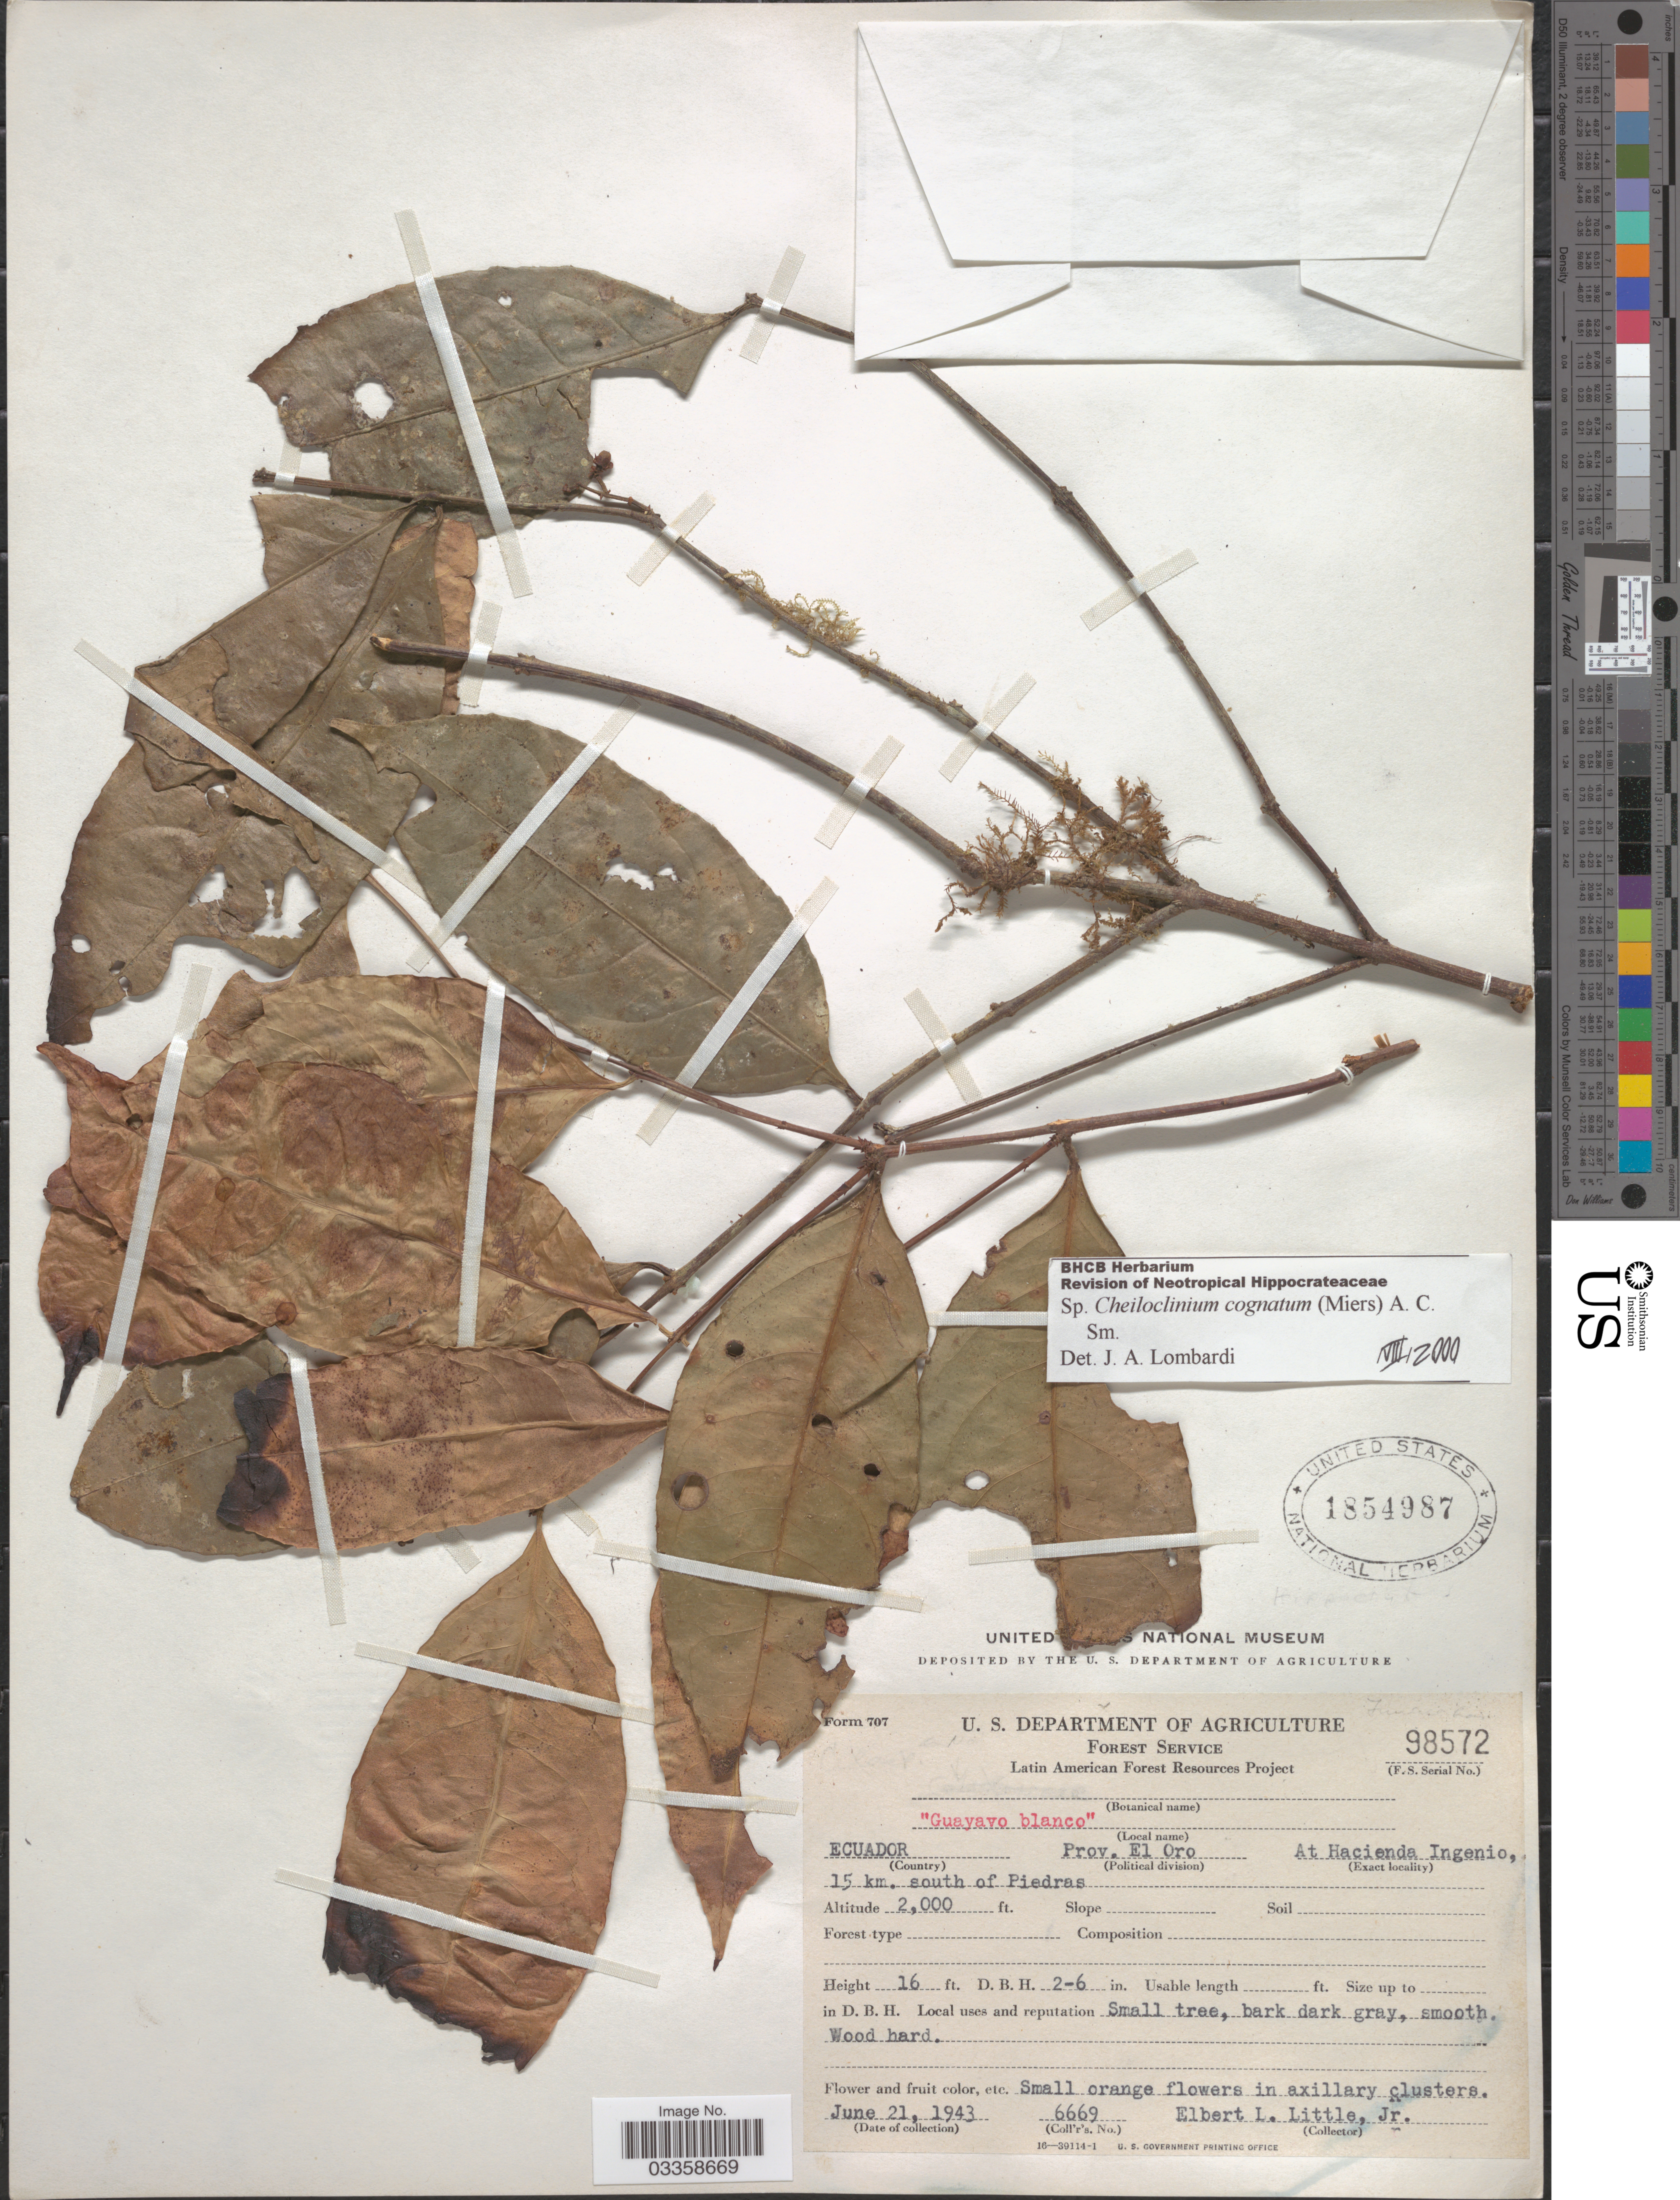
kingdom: Plantae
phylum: Tracheophyta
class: Magnoliopsida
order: Celastrales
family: Celastraceae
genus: Cheiloclinium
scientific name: Cheiloclinium cognatum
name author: (Miers) A.C. Sm.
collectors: E. L. Little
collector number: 6669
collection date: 1943-06-21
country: Ecuador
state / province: El Oro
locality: At Hacienda Ingenio, 15 km. south of Piedras.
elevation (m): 610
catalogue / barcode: US 1854987